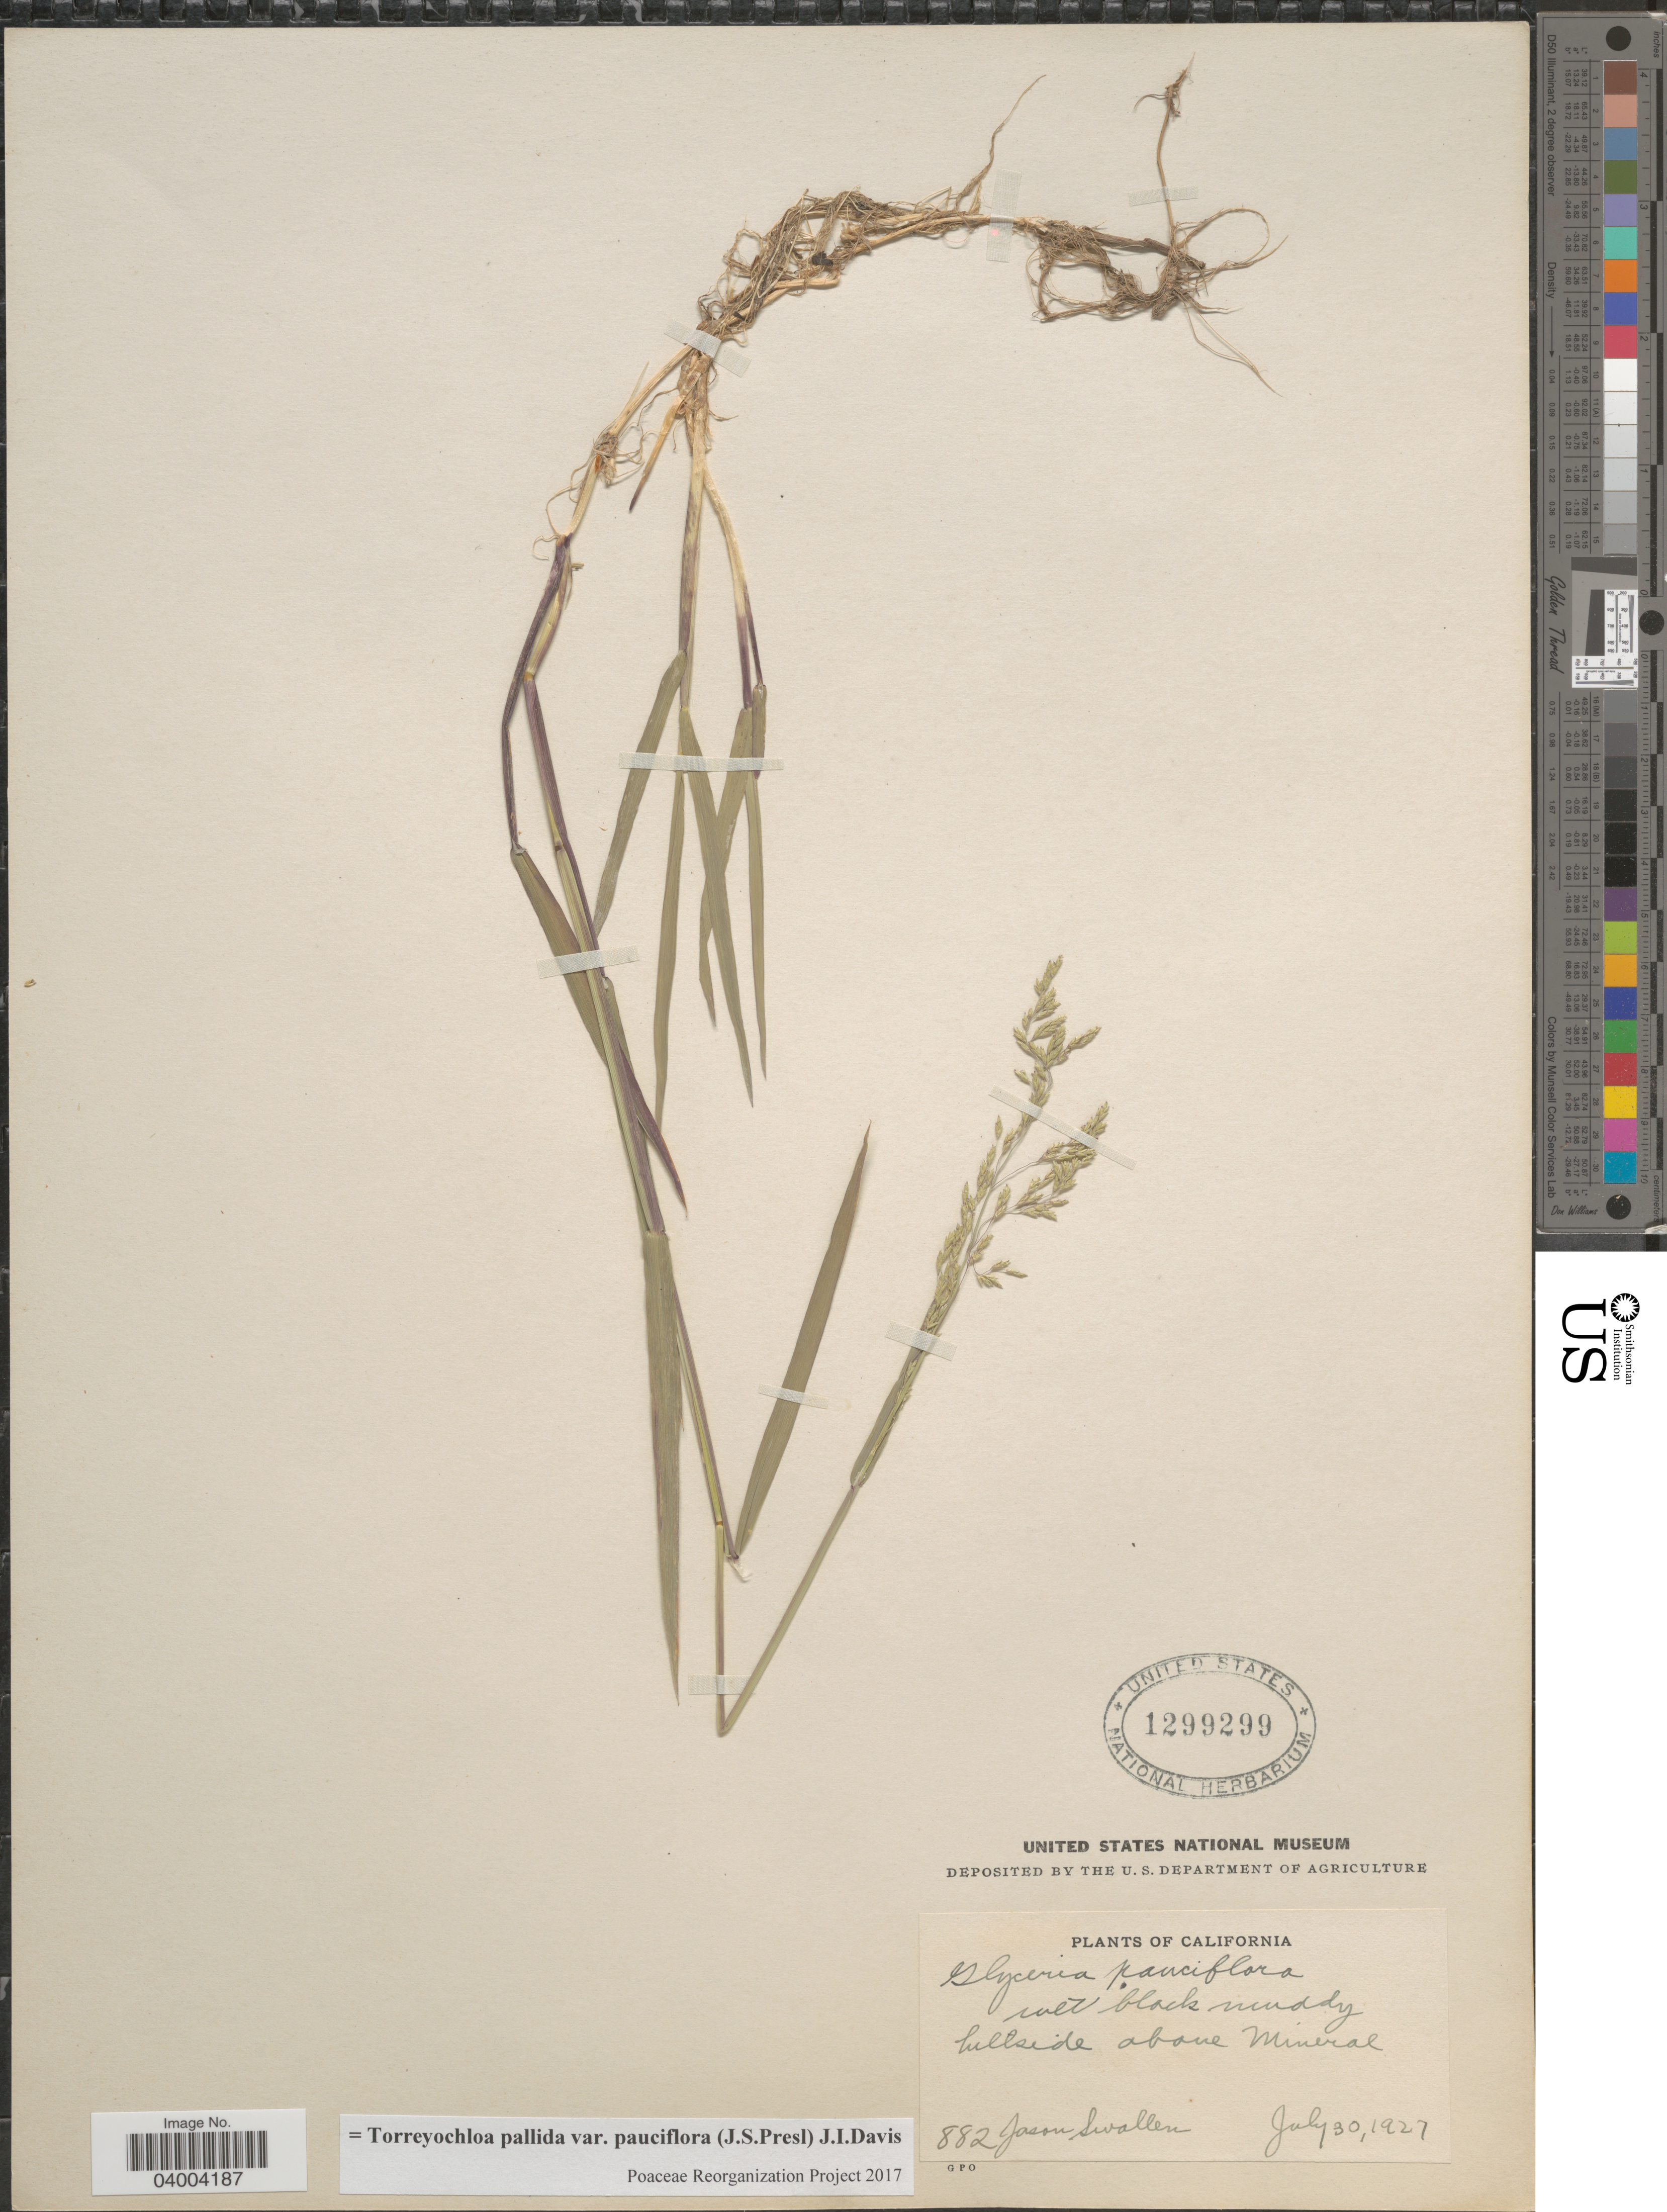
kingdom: Plantae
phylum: Tracheophyta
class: Liliopsida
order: Poales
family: Poaceae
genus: Torreyochloa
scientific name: Torreyochloa pallida var. pauciflora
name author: (J. Presl) J.I. Davis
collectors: J. R. Swallen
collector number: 882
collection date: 1927-07-30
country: United States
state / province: California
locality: Wet black muddy hillside above Mineral.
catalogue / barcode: US 1299299